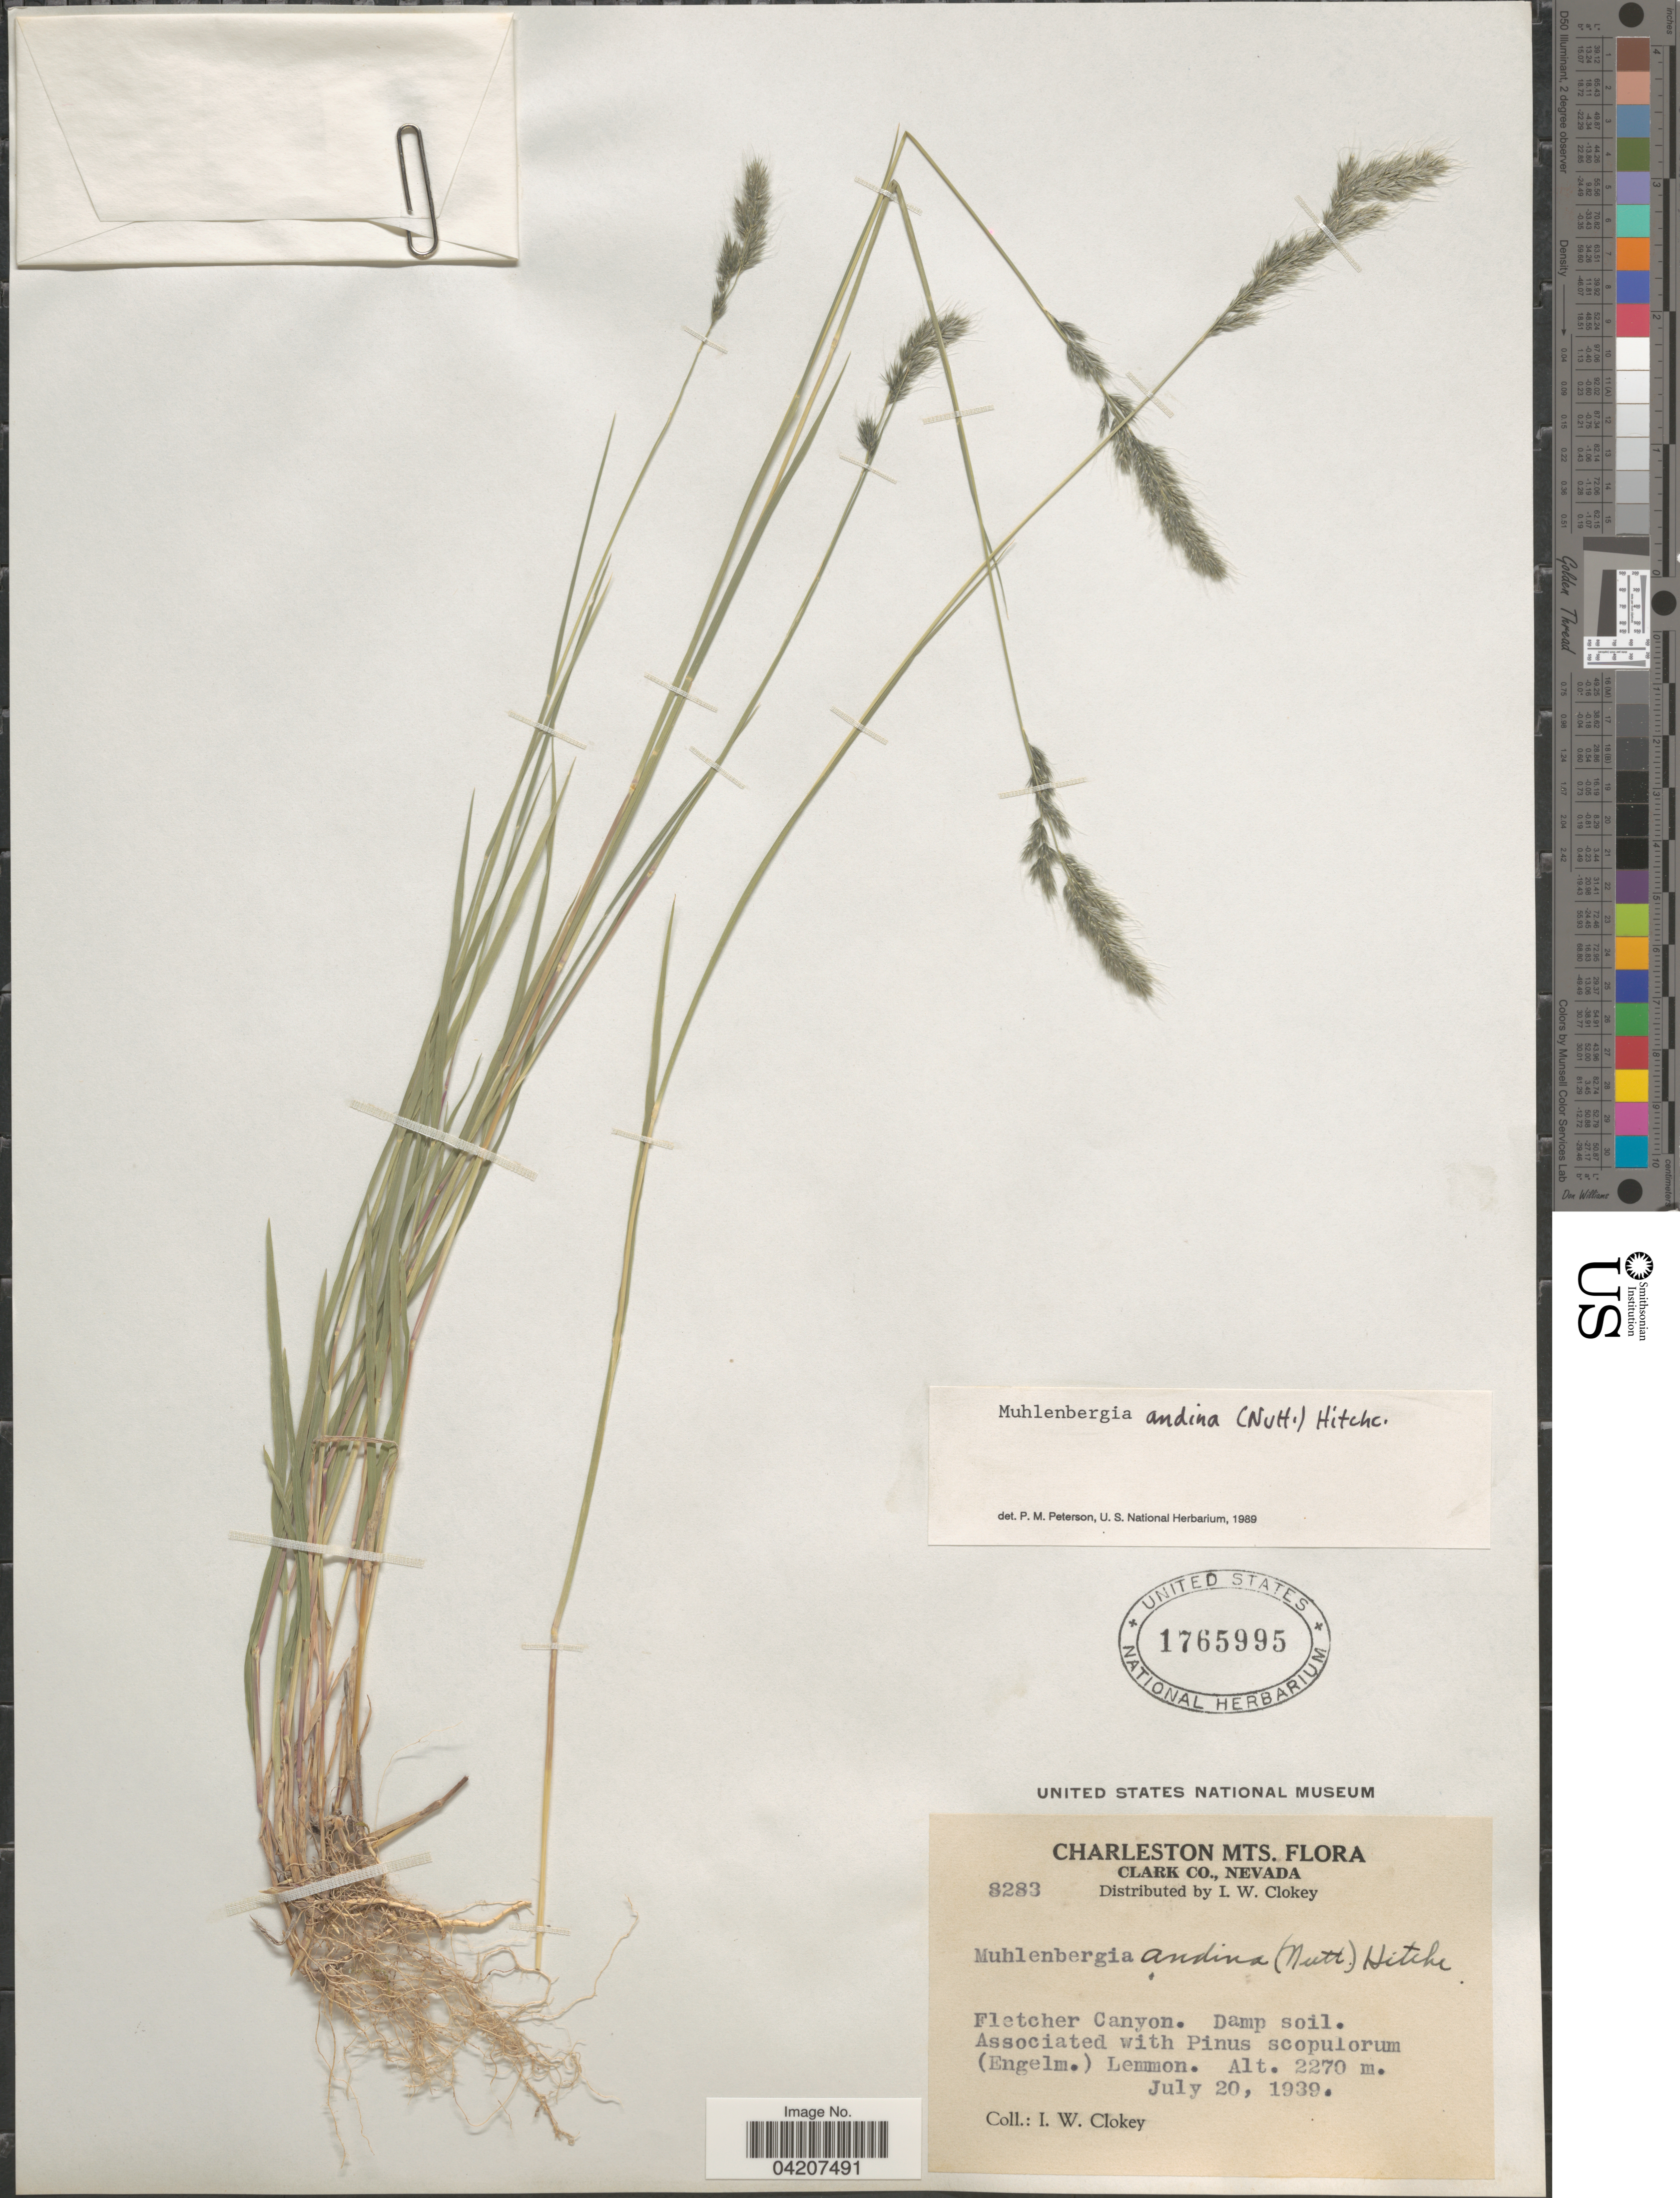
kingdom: Plantae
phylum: Tracheophyta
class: Liliopsida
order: Poales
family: Poaceae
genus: Muhlenbergia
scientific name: Muhlenbergia andina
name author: (Nutt.) Hitchc.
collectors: I. W. Clokey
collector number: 8283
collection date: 1939-07-20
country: United States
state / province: Nevada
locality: Charleston Mts. Clark Co. Fletcher Canyon.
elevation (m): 2270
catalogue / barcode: US 1765995